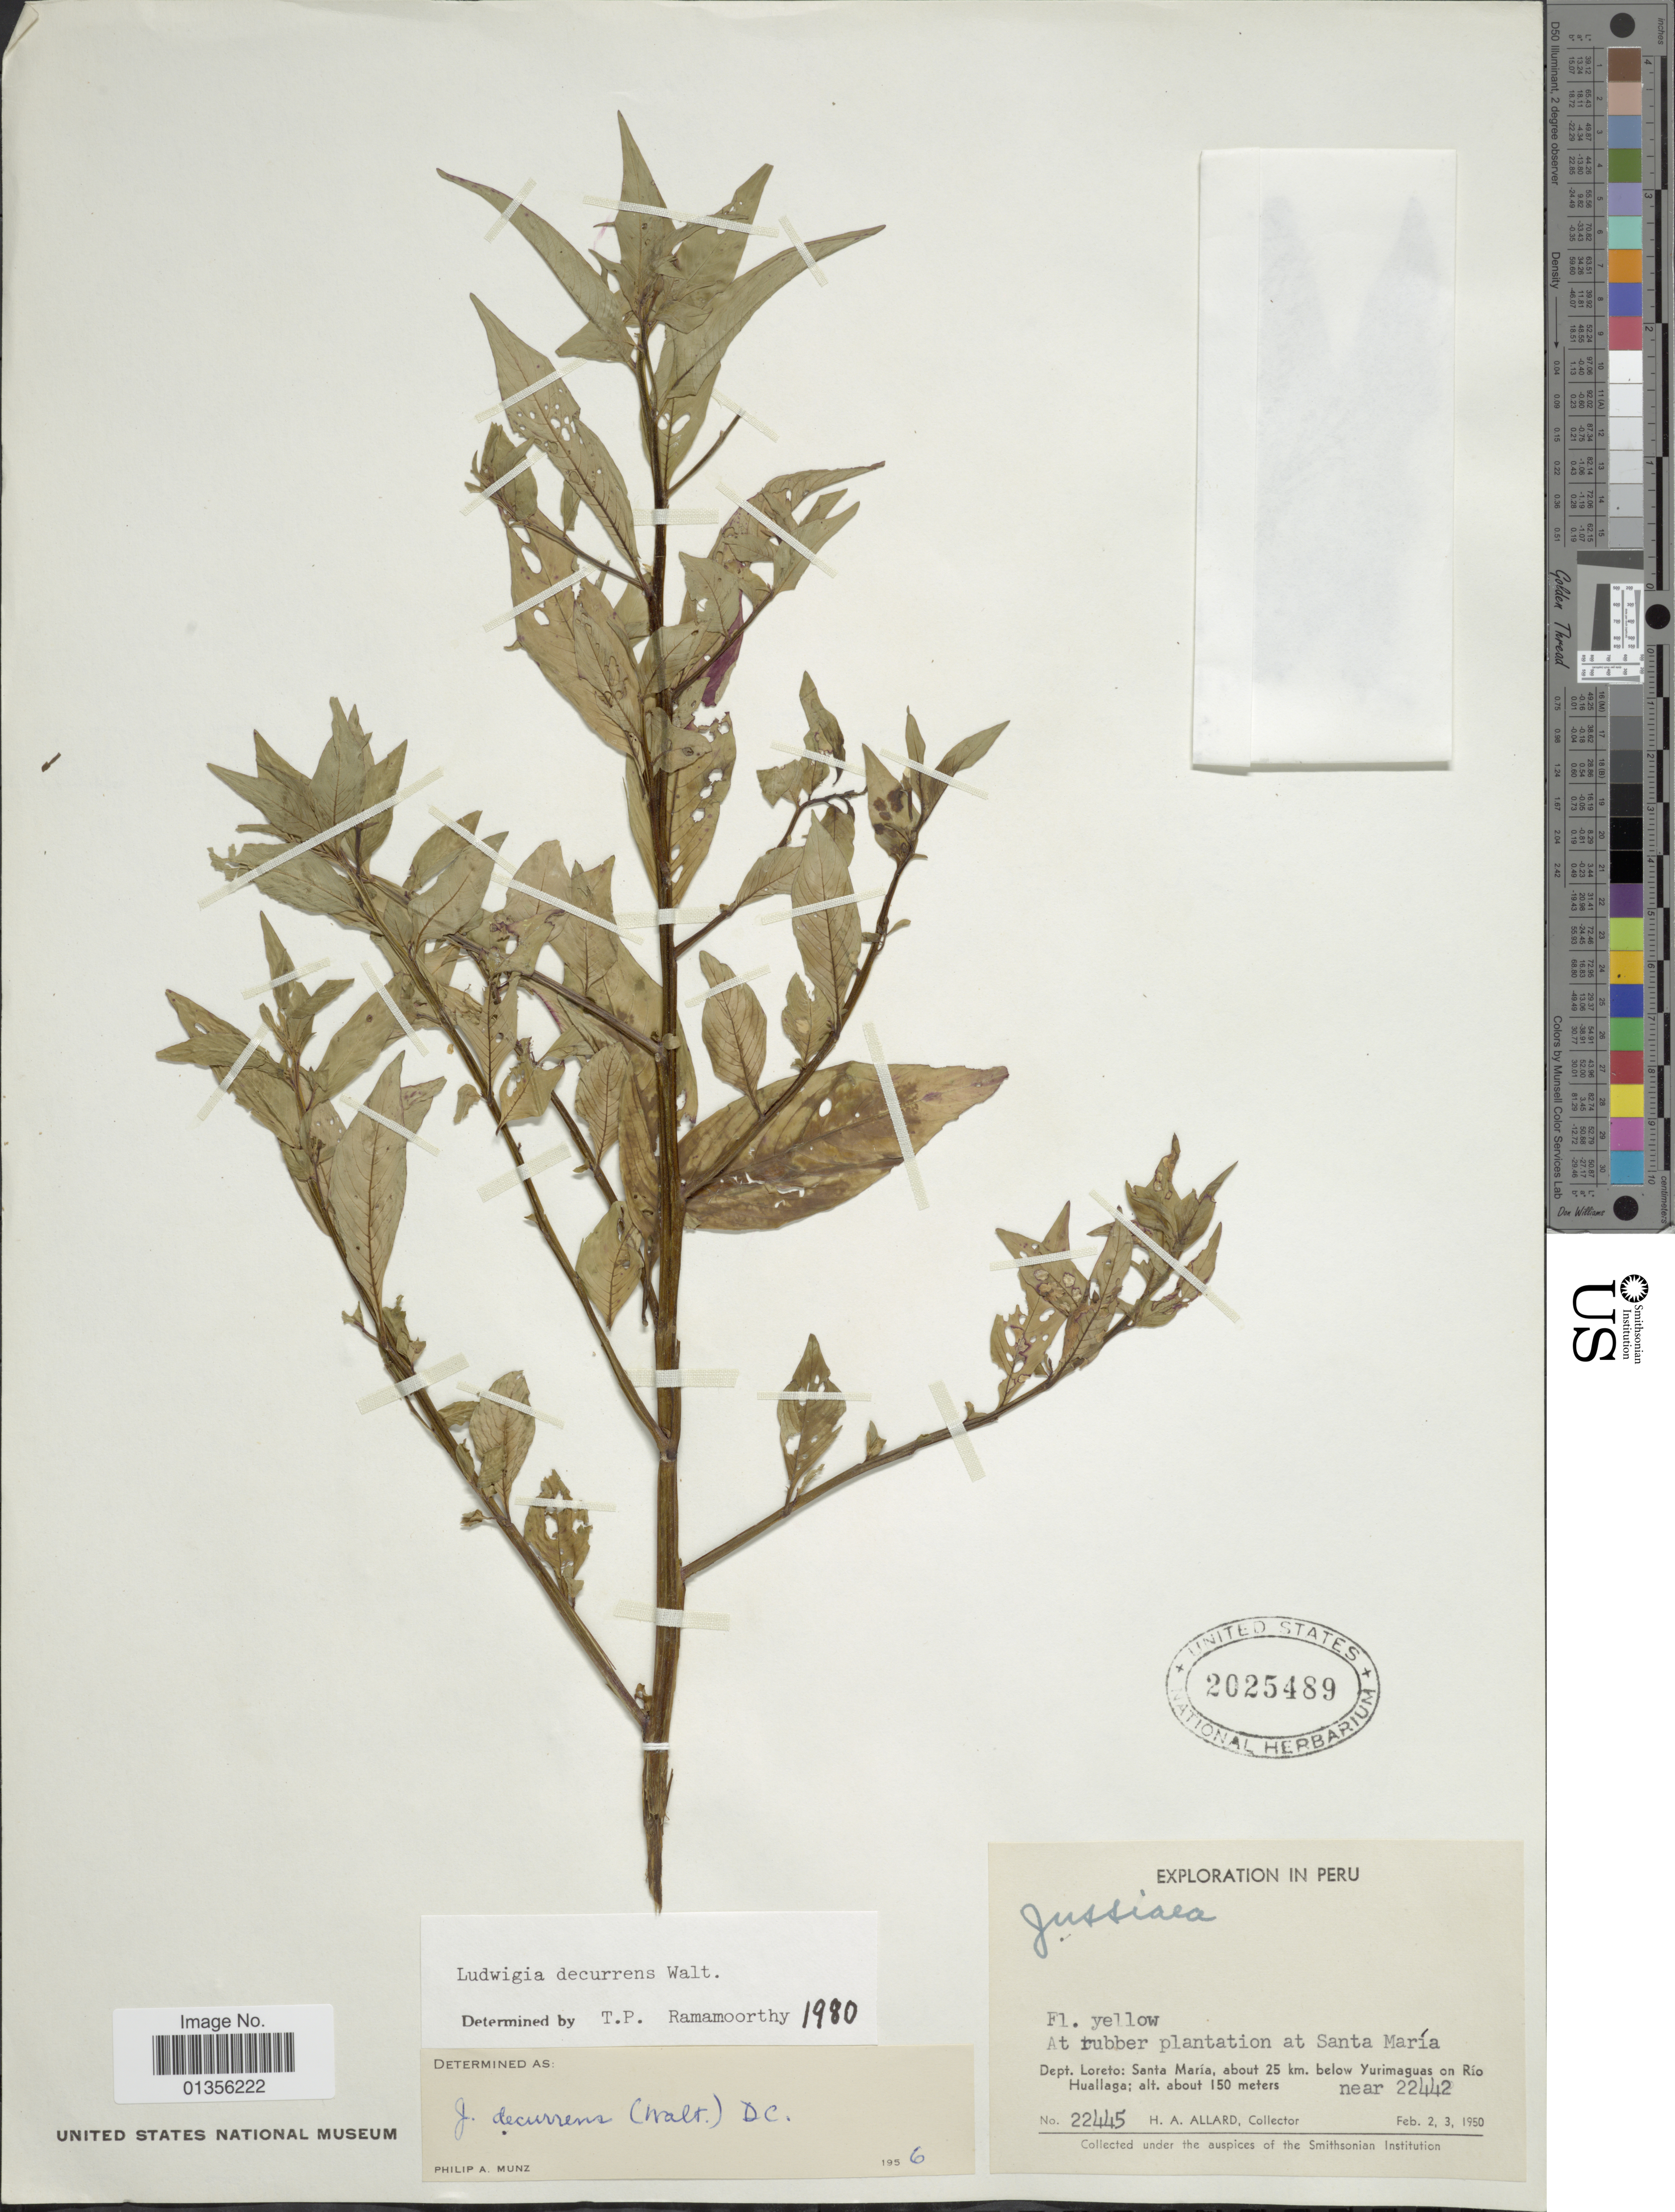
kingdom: Plantae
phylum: Tracheophyta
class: Magnoliopsida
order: Myrtales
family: Onagraceae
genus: Ludwigia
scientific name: Ludwigia decurrens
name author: Walter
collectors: H. A. Allard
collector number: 22445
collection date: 1950-02-02/1950-02-03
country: Peru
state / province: Loreto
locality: Santa María, about 25 km. below Yurimaguas on Río Huallaga.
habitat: at rubber plantation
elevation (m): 150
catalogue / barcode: US 2025489